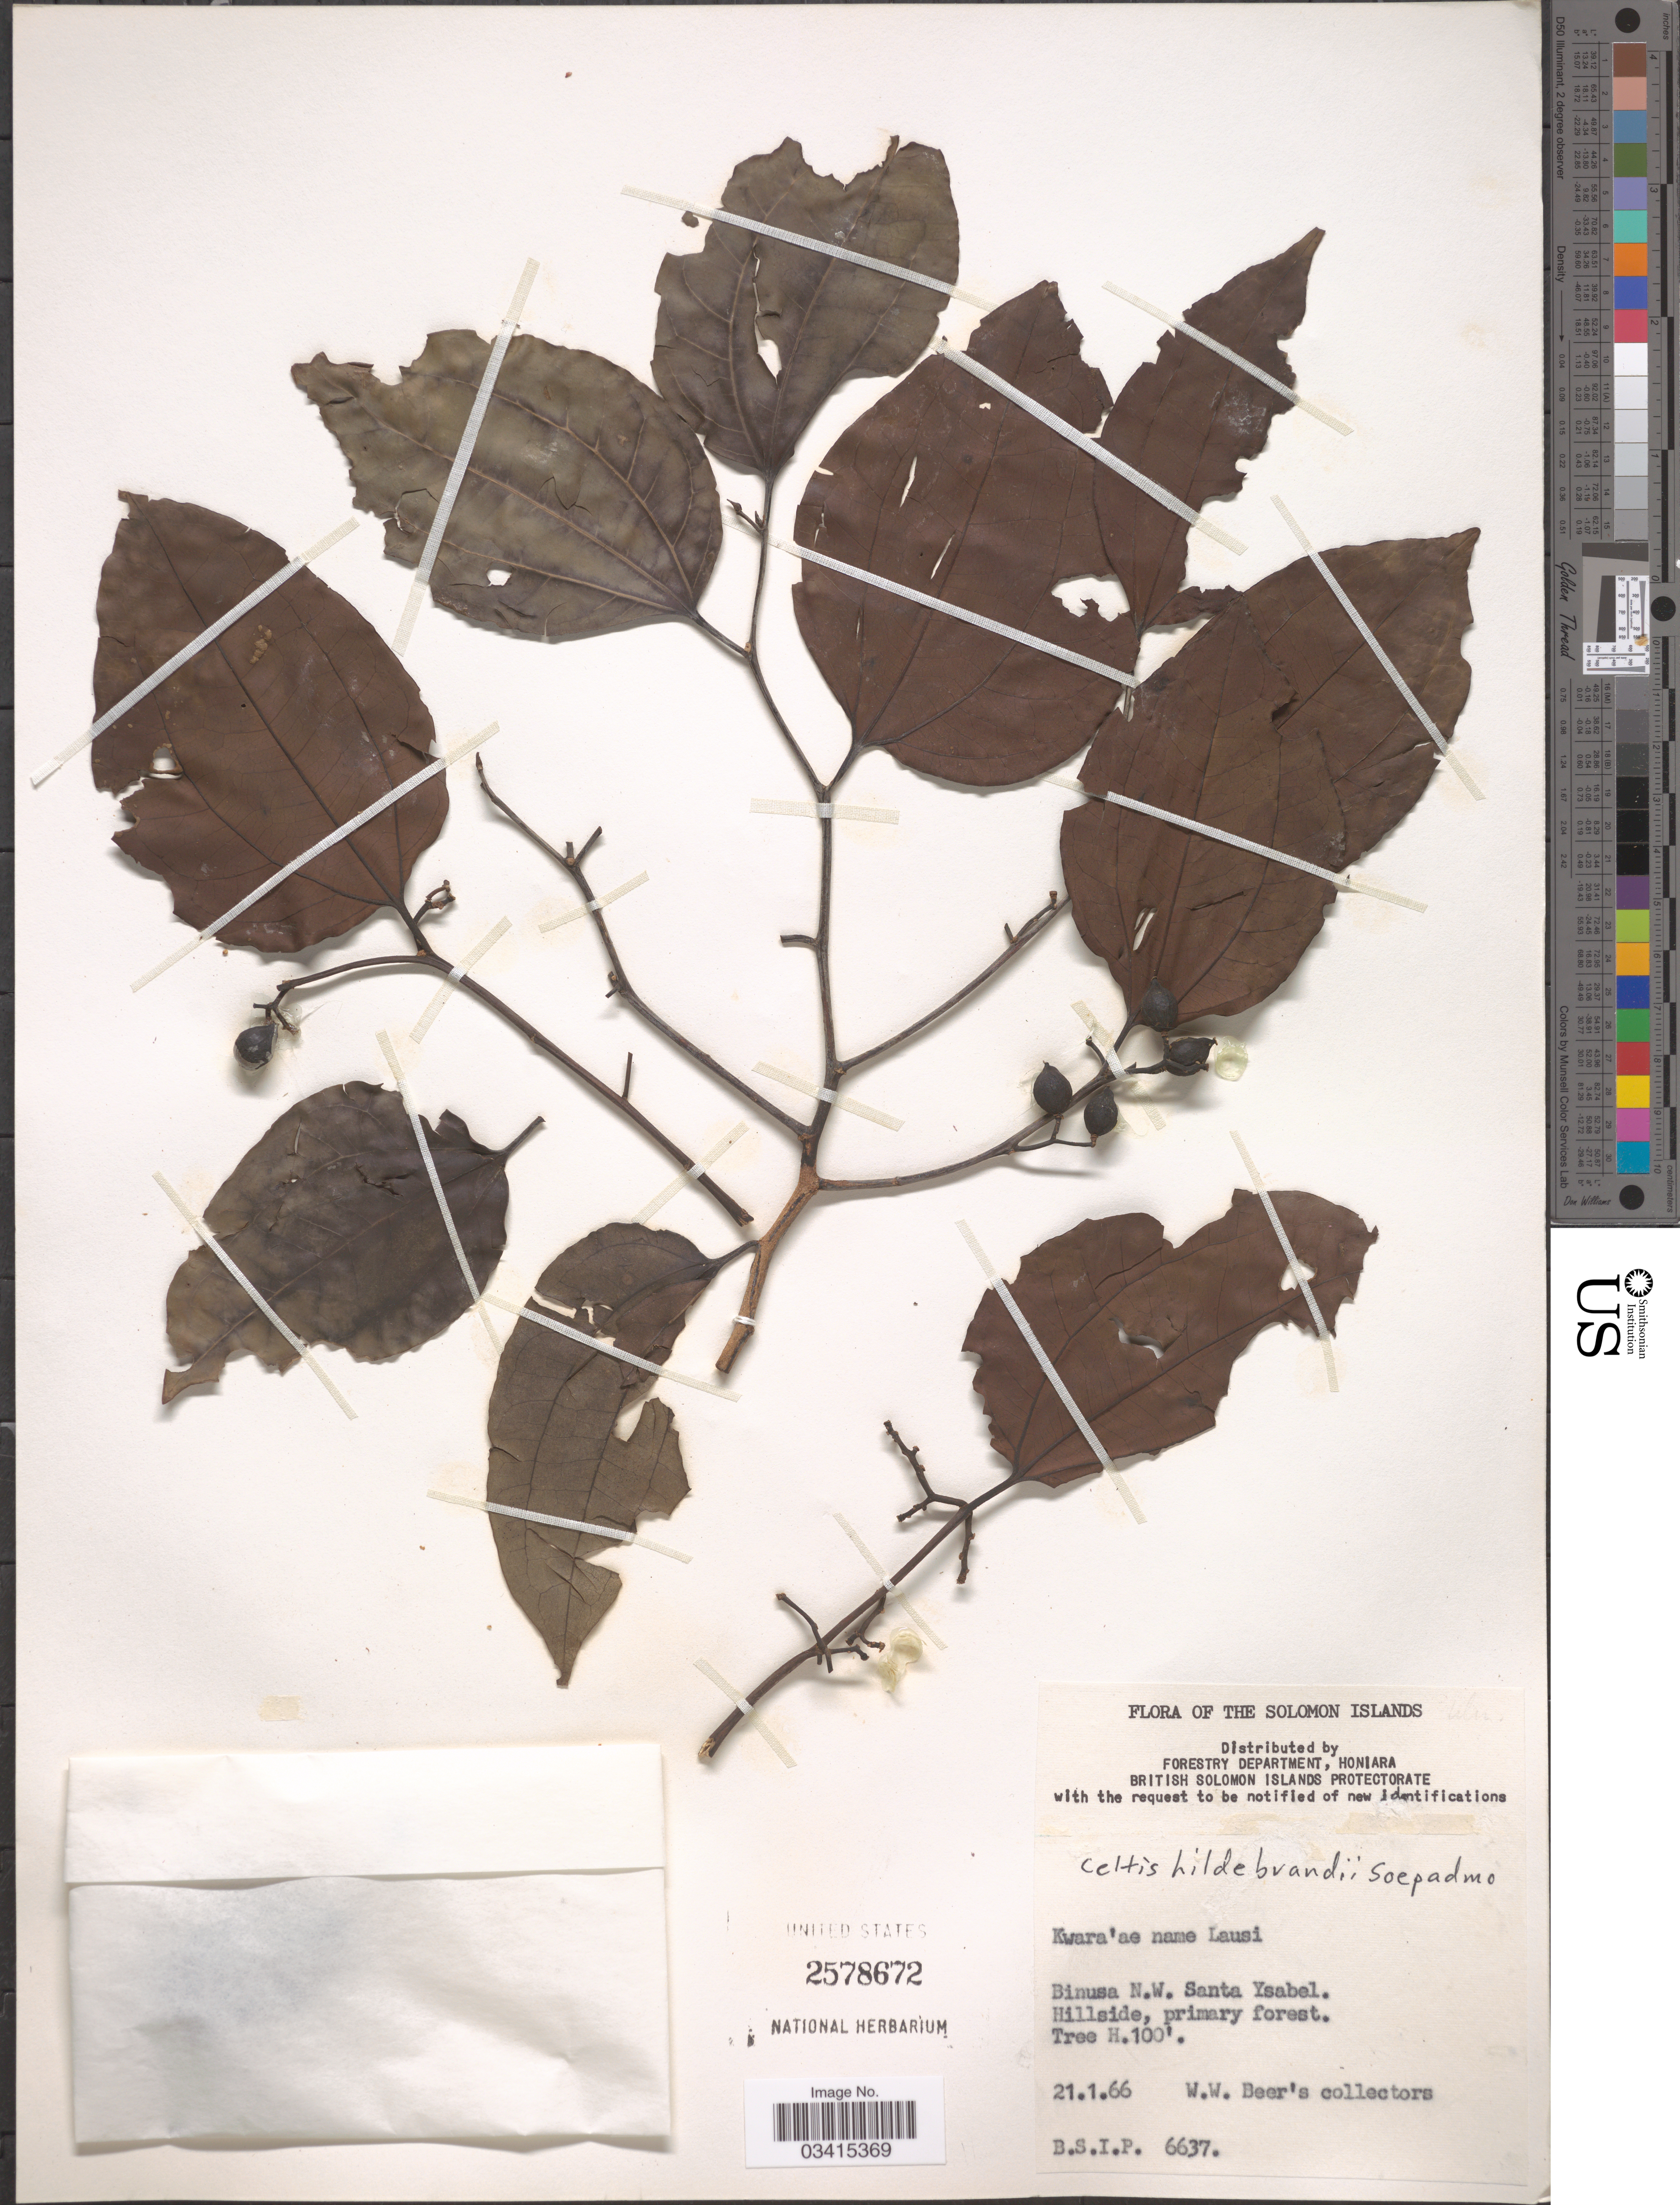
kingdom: Plantae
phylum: Tracheophyta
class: Magnoliopsida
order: Rosales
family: Cannabaceae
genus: Celtis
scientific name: Celtis hildebrandii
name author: Soepadmo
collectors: W. Beer's Collectors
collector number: B.S.I.P. 6637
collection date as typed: Transcribed d/m/y: 21/1/66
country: Solomon Islands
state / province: Solomon Islands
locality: Binusa N.W. Santa Ysabel. Hillside.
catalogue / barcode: US 2578672